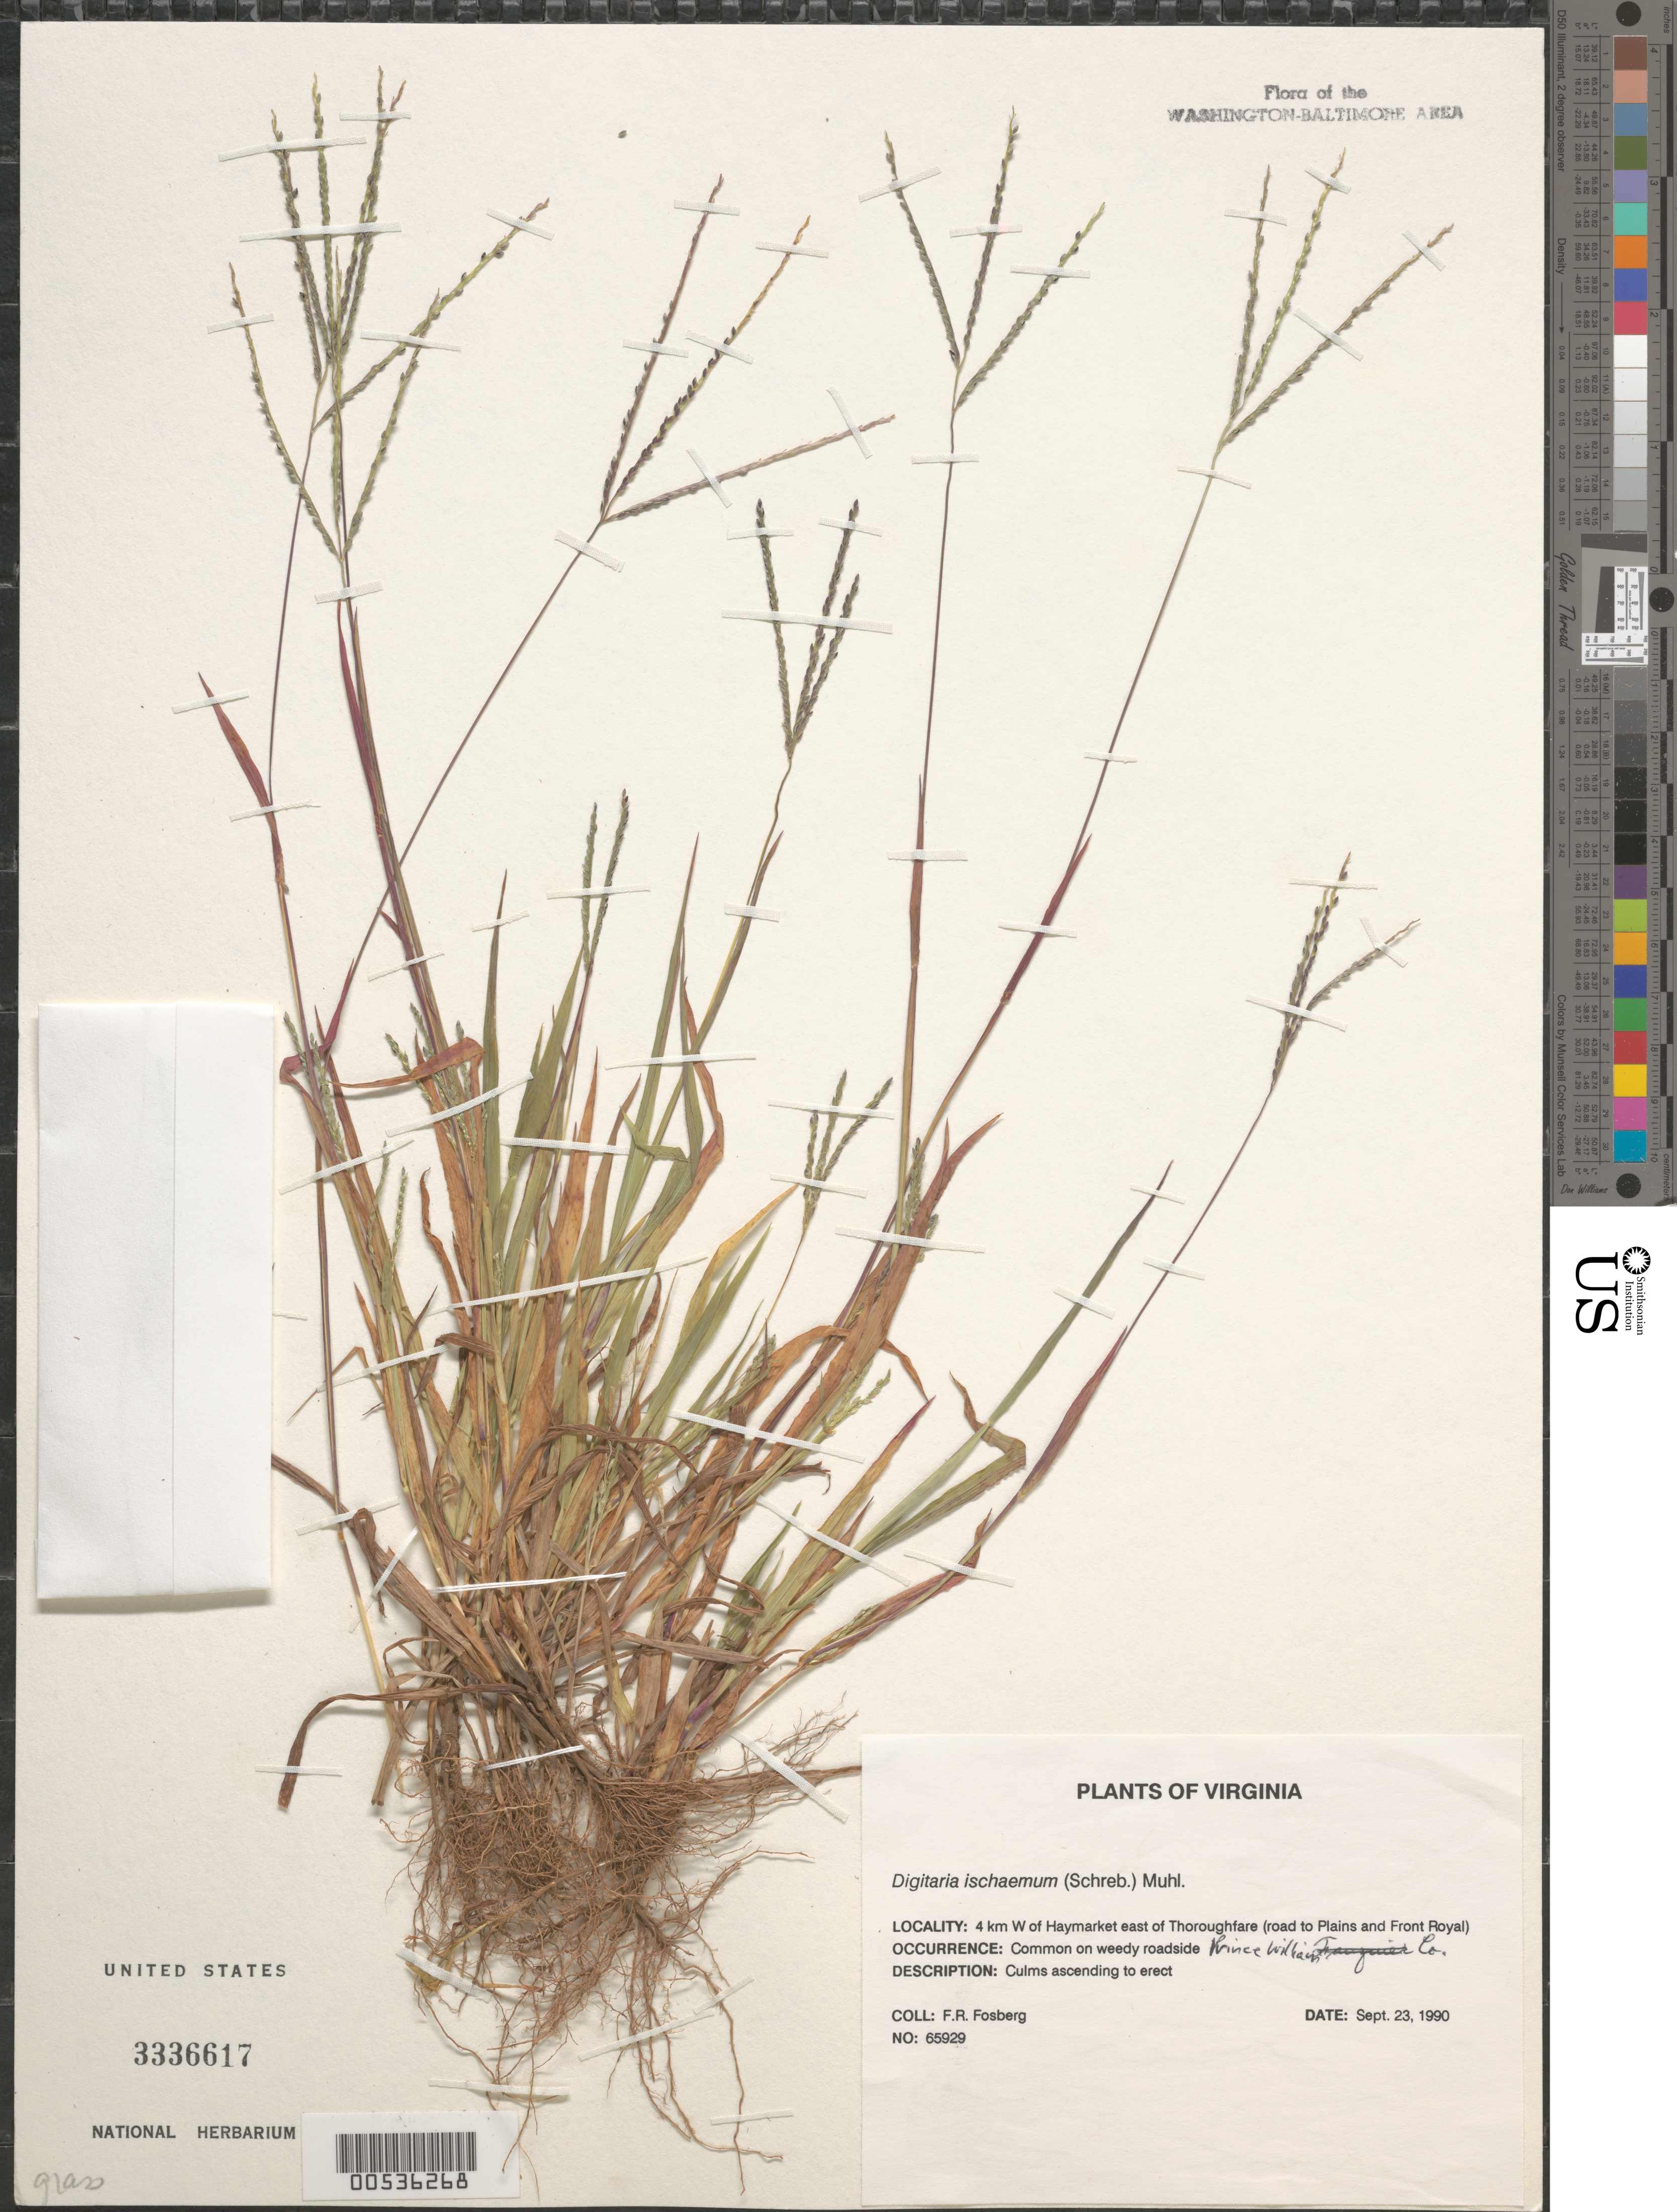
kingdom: Plantae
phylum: Tracheophyta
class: Liliopsida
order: Poales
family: Poaceae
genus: Digitaria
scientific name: Digitaria ischaemum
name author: (Schreber) Schreber ex Muhl.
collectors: F. R. Fosberg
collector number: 65929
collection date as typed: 23 Sep 1990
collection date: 1990-09-23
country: United States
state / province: Virginia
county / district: Prince William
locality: W of Haymarket, E of Thorofare (road to Plains and front Royal)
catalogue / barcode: US 3336617